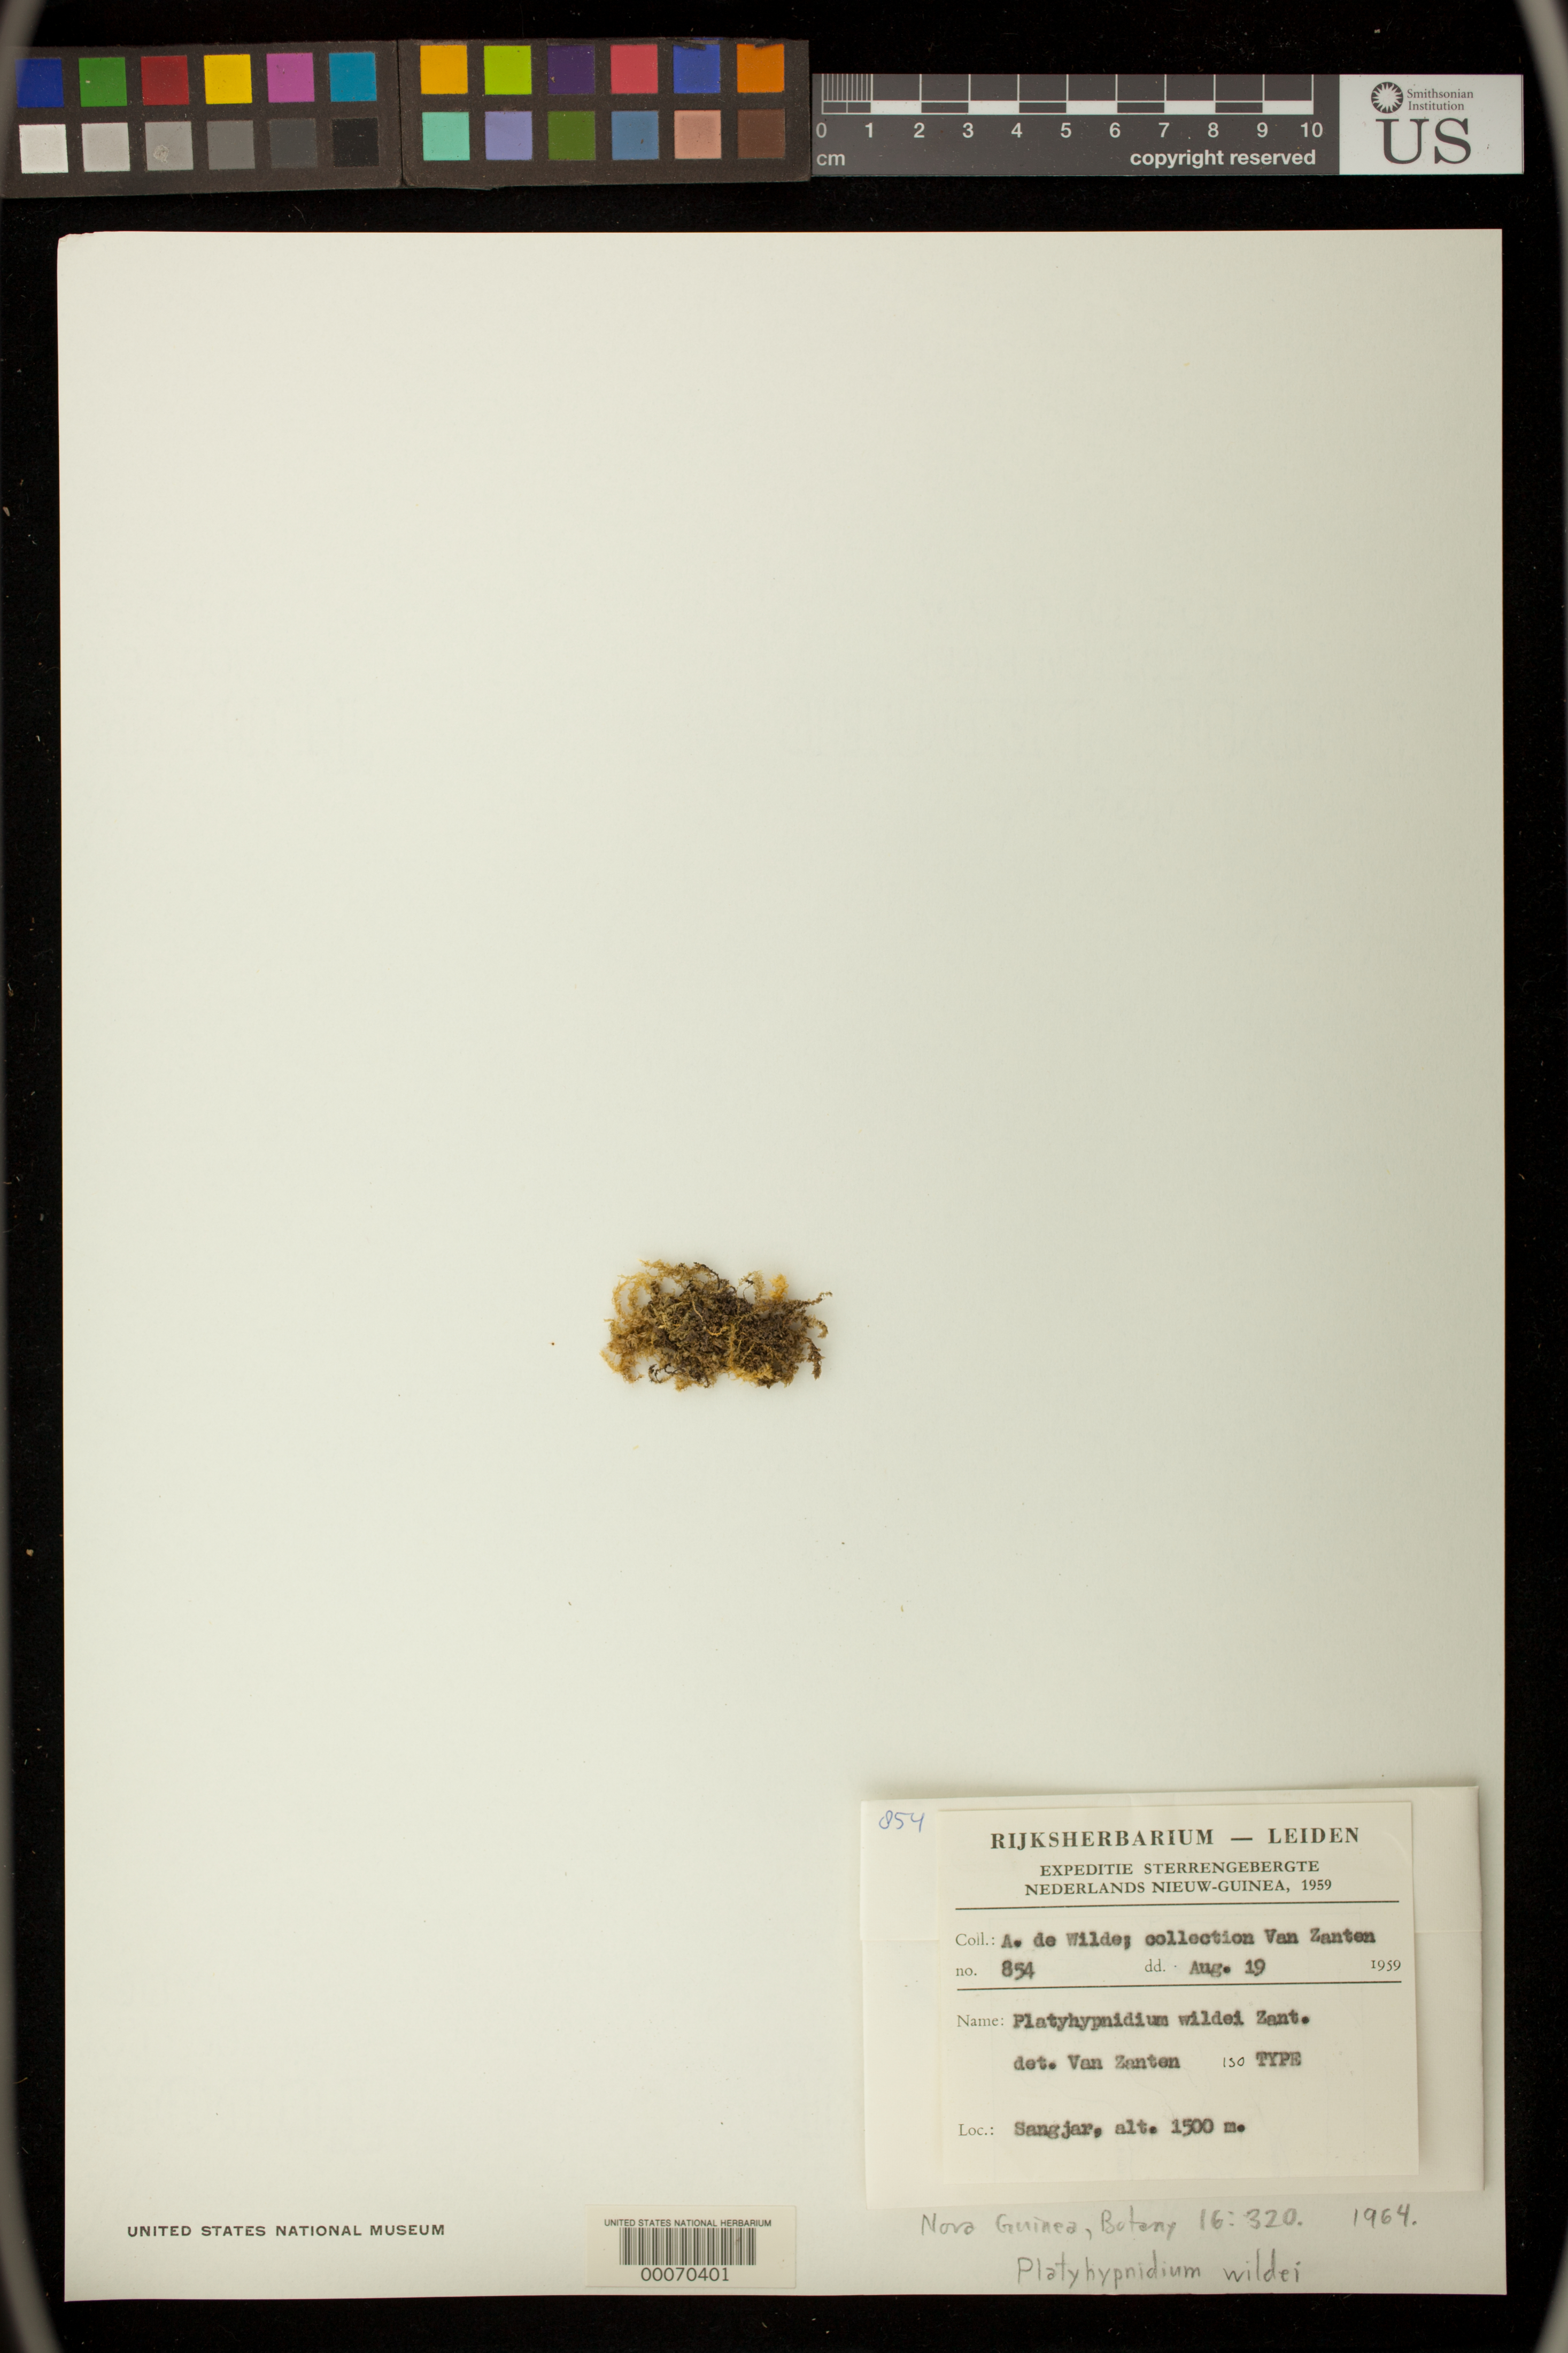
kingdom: Plantae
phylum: Bryophyta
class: Bryopsida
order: Hypnales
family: Brachytheciaceae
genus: Platyhypnidium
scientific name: Platyhypnidium wildei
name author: van Zanten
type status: Isotype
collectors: A. de Wilde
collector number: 854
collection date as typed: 19 Aug 1959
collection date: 1959-08-19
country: Indonesia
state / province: Papua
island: New Guinea Island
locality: Sangjar. Irian Jaya.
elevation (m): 1500